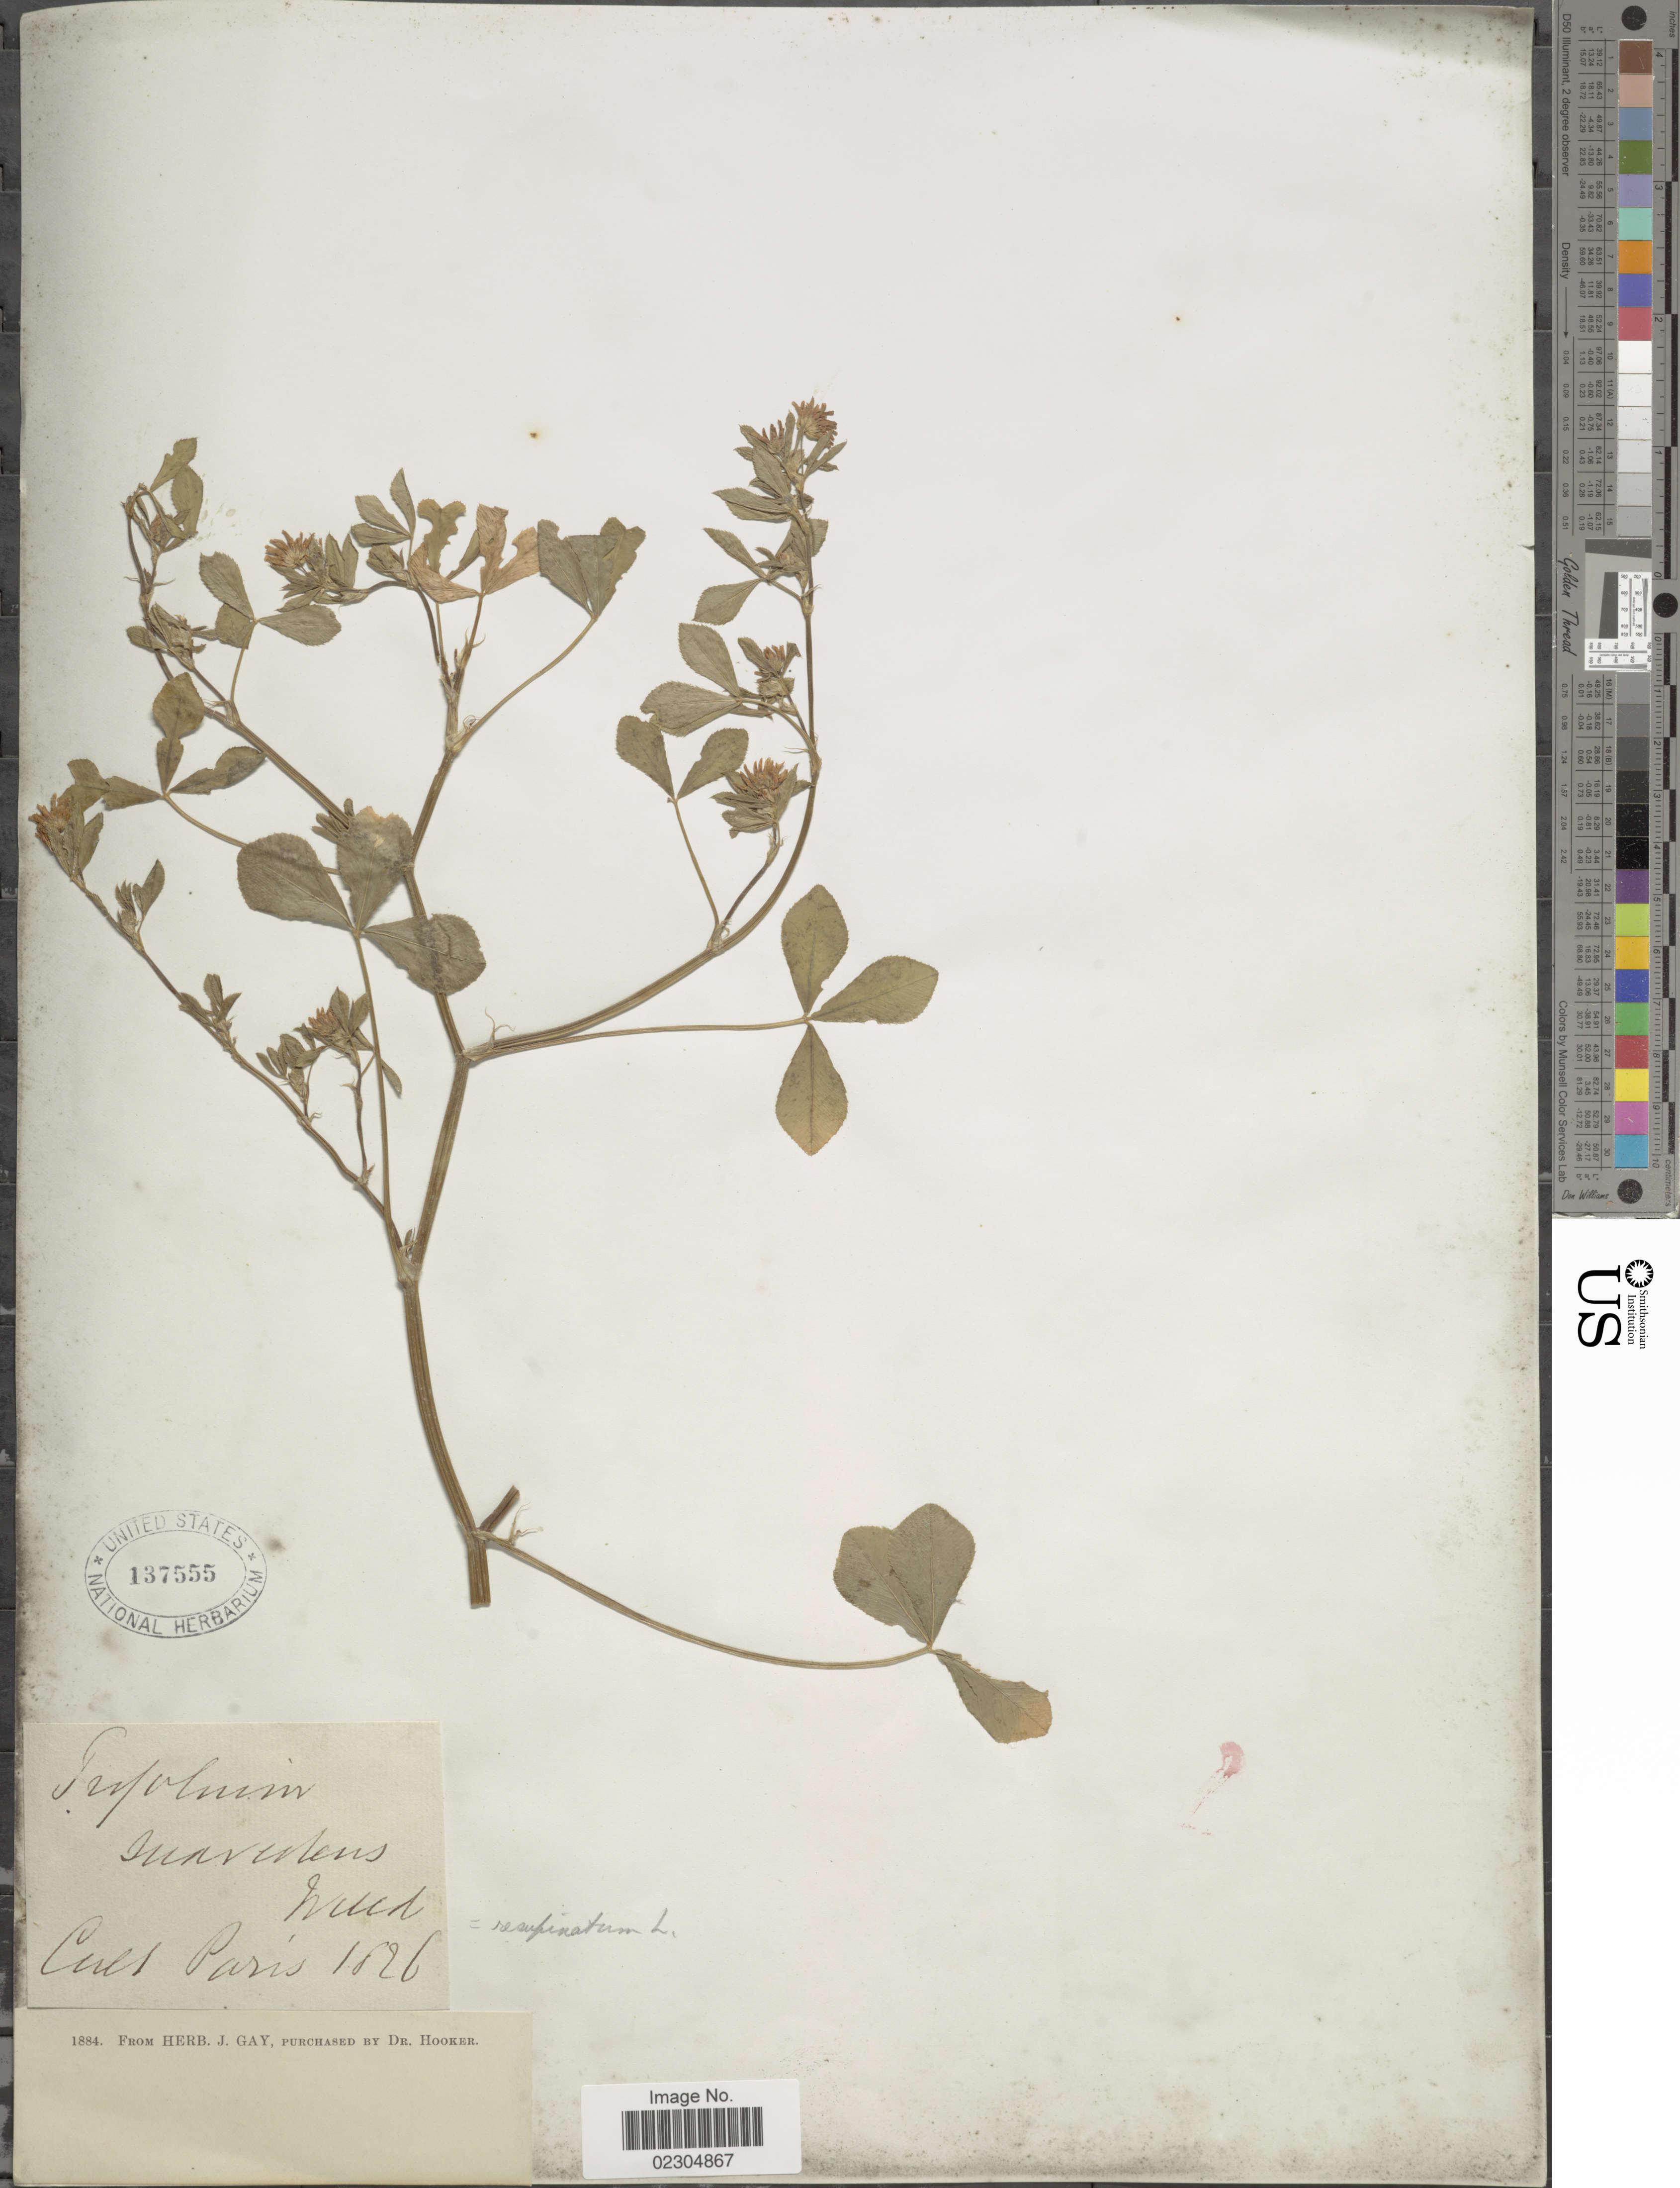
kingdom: Plantae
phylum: Tracheophyta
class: Magnoliopsida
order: Fabales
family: Fabaceae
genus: Trifolium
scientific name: Trifolium suaveolens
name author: Willd.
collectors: ex herb. J. Gay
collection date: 1826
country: France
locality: Paris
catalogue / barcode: US 137555